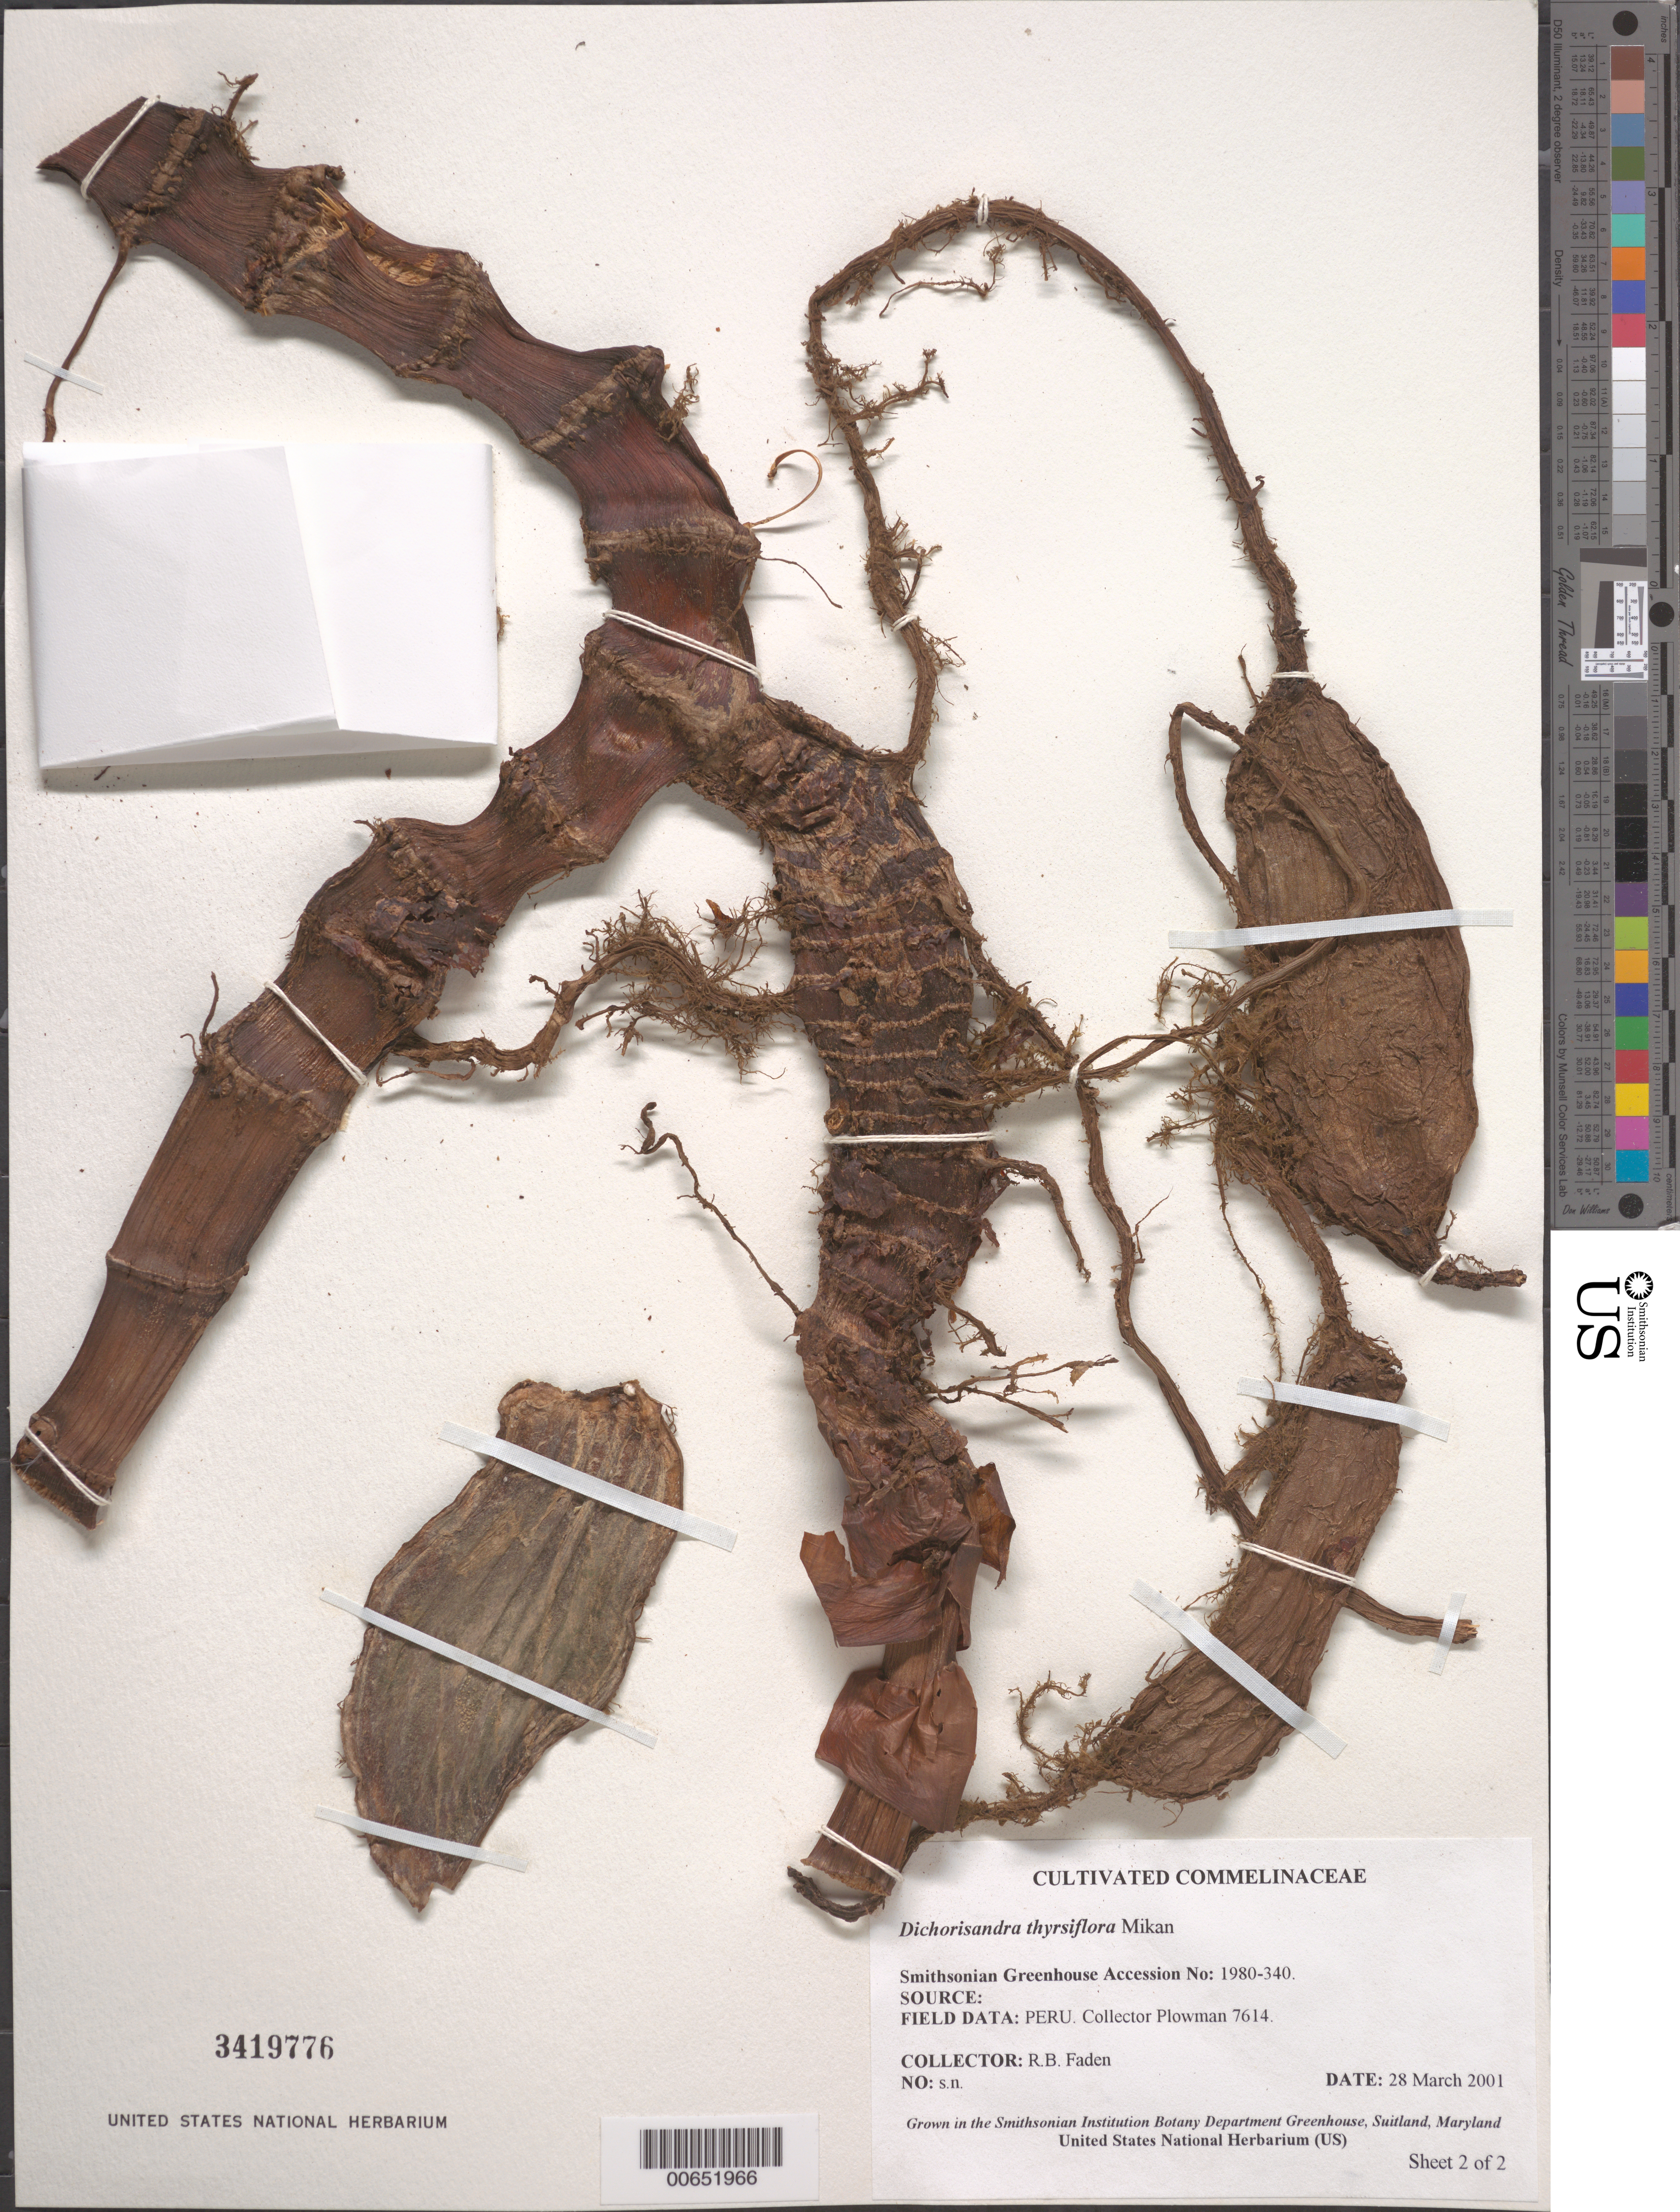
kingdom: Plantae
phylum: Tracheophyta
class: Liliopsida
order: Commelinales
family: Commelinaceae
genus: Dichorisandra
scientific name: Dichorisandra thyrsiflora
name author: J.C. Mikan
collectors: R. B. Faden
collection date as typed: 28 03 2001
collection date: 2001-03-28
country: United States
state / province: Maryland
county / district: Charles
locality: Smithsonian greenhouse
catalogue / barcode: US 3419776